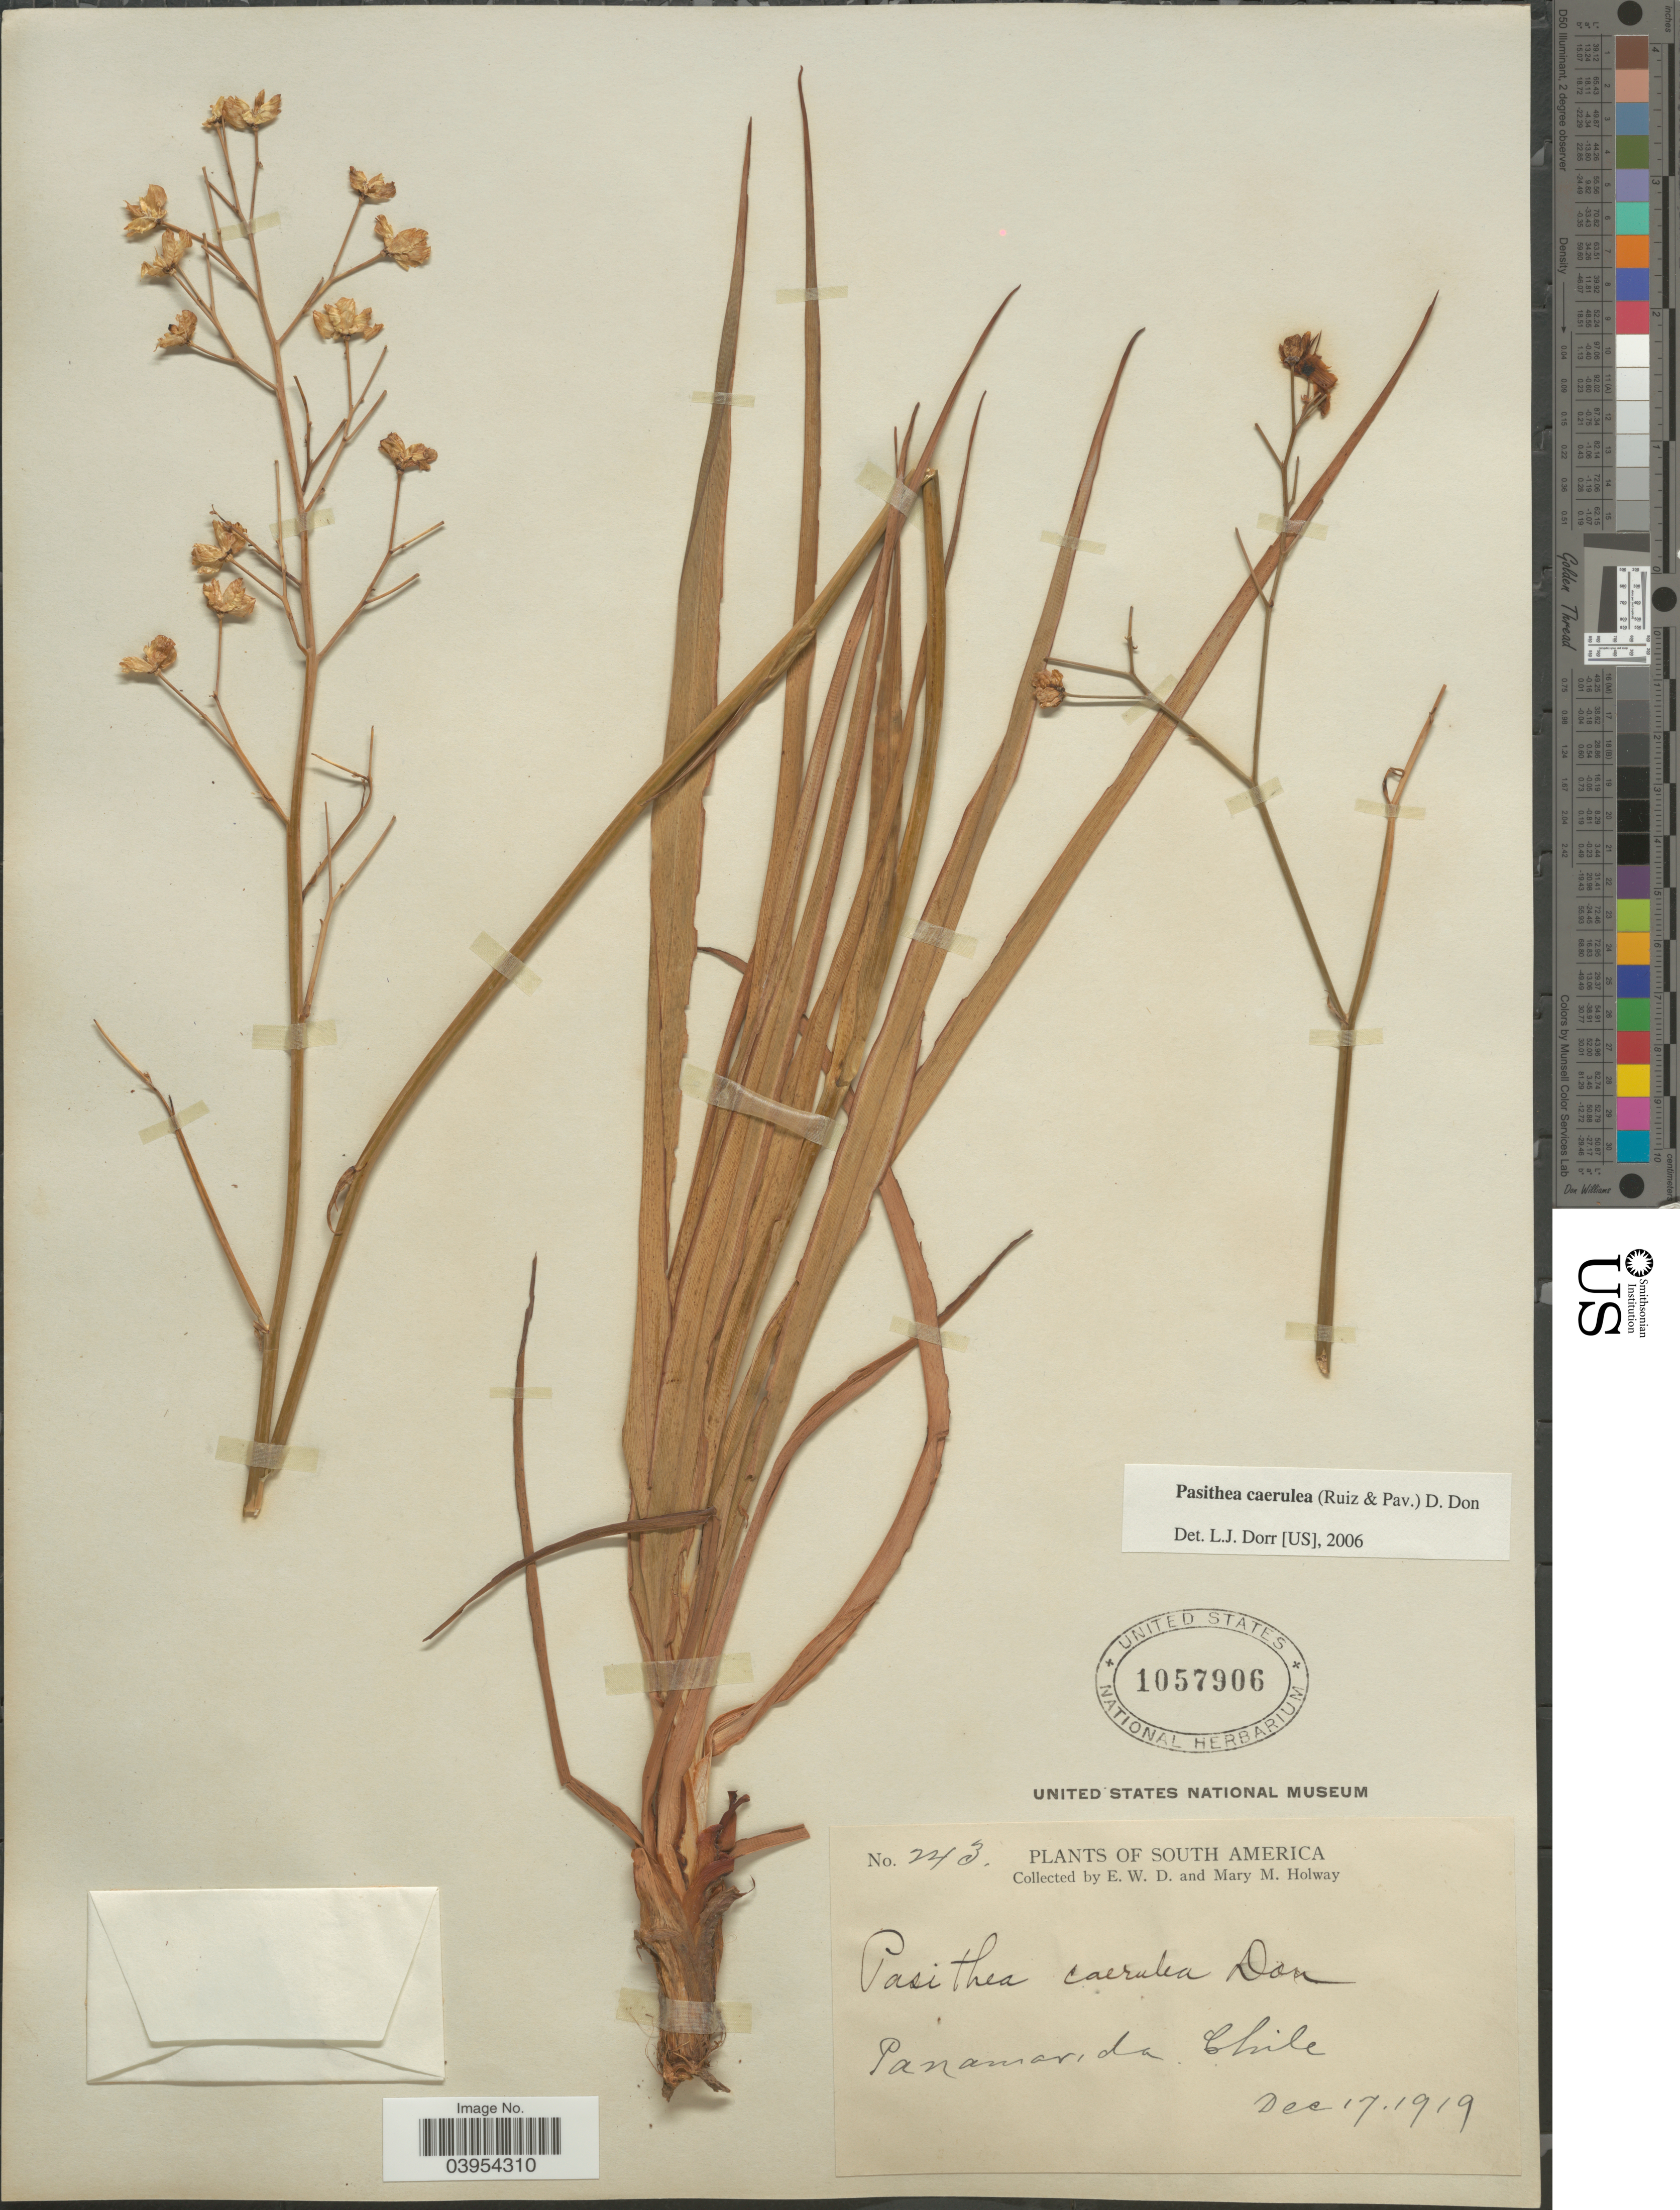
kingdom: Plantae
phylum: Tracheophyta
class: Liliopsida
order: Asparagales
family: Asphodelaceae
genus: Pasithea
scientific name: Pasithea caerulea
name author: (Ruiz & Pav.) D. Don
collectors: E. W. D. Holway & M. M. Holway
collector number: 243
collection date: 1919-12-17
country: Chile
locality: Panamari da Chile.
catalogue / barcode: US 1057906